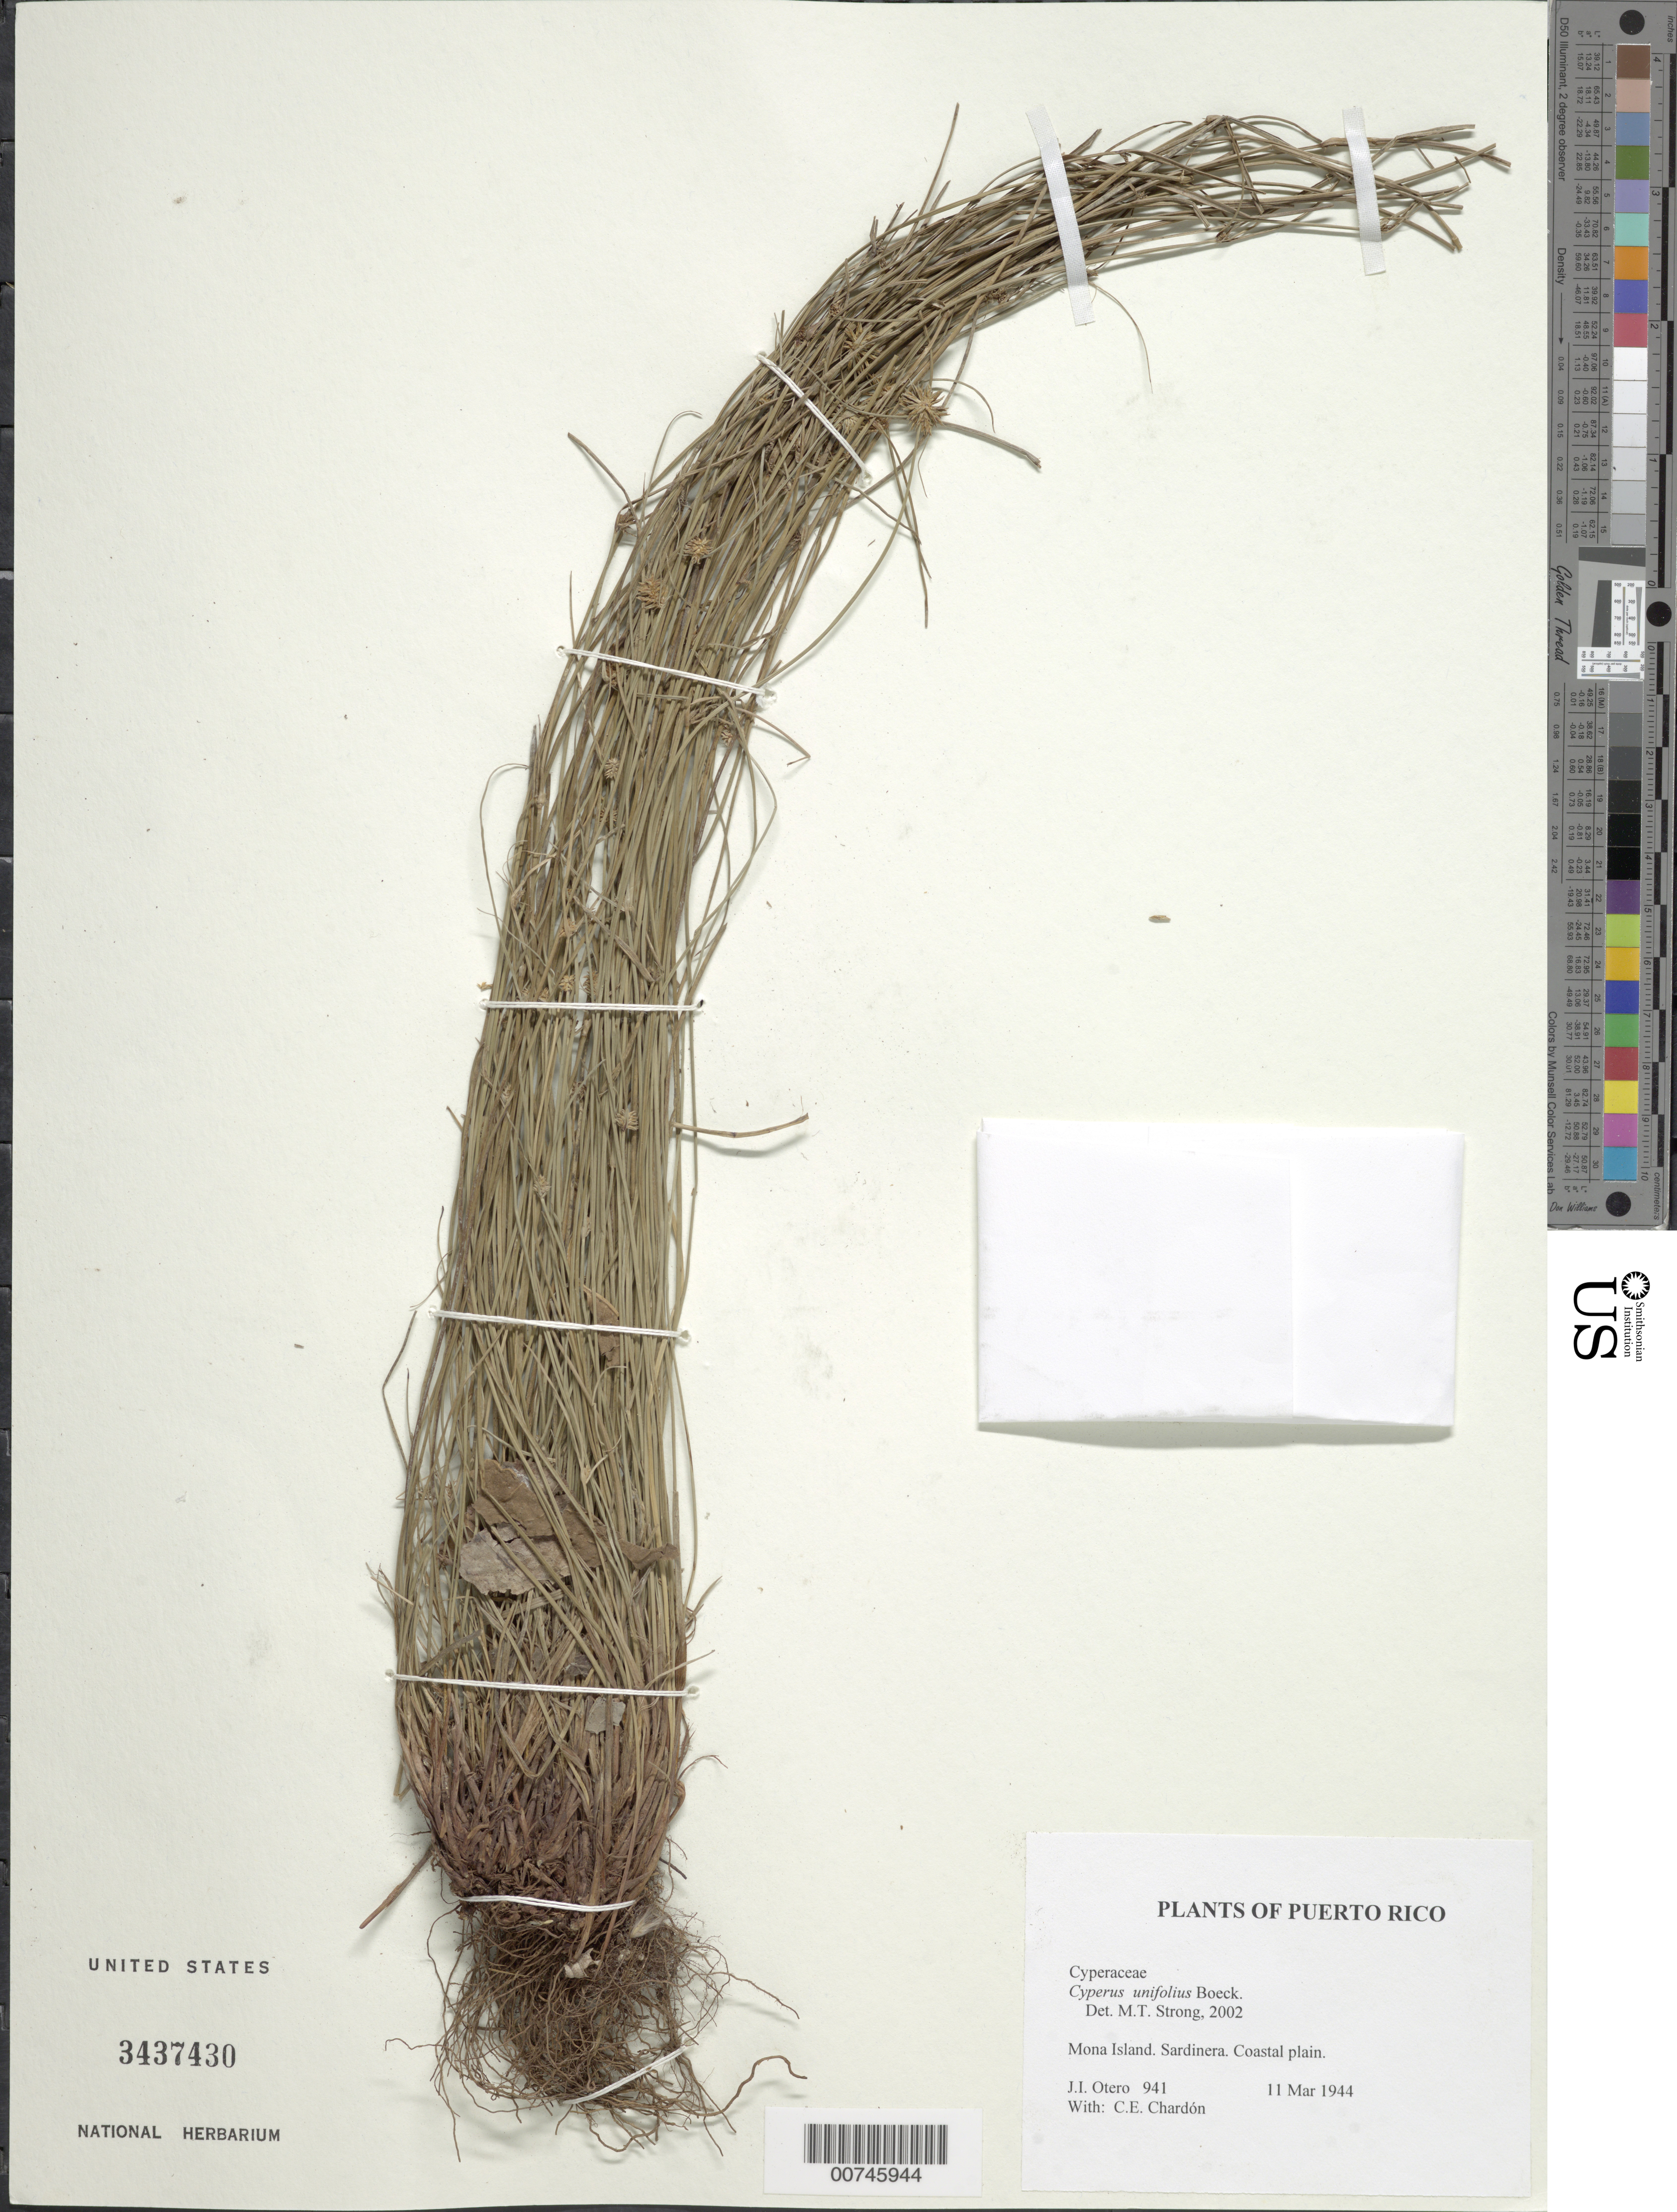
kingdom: Plantae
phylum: Tracheophyta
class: Liliopsida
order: Poales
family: Cyperaceae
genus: Cyperus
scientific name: Cyperus unifolius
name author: Boeckeler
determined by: Strong, M. T., (US), Smithsonian Institution - National Museum of Natural History (UNITED STATES)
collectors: J. Otero & C. E. Chardón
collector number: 941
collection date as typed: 11 Mar 1944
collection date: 1944-03-11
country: Puerto Rico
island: Mona I.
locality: Sardinera. Coastal plain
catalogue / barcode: US 3437430